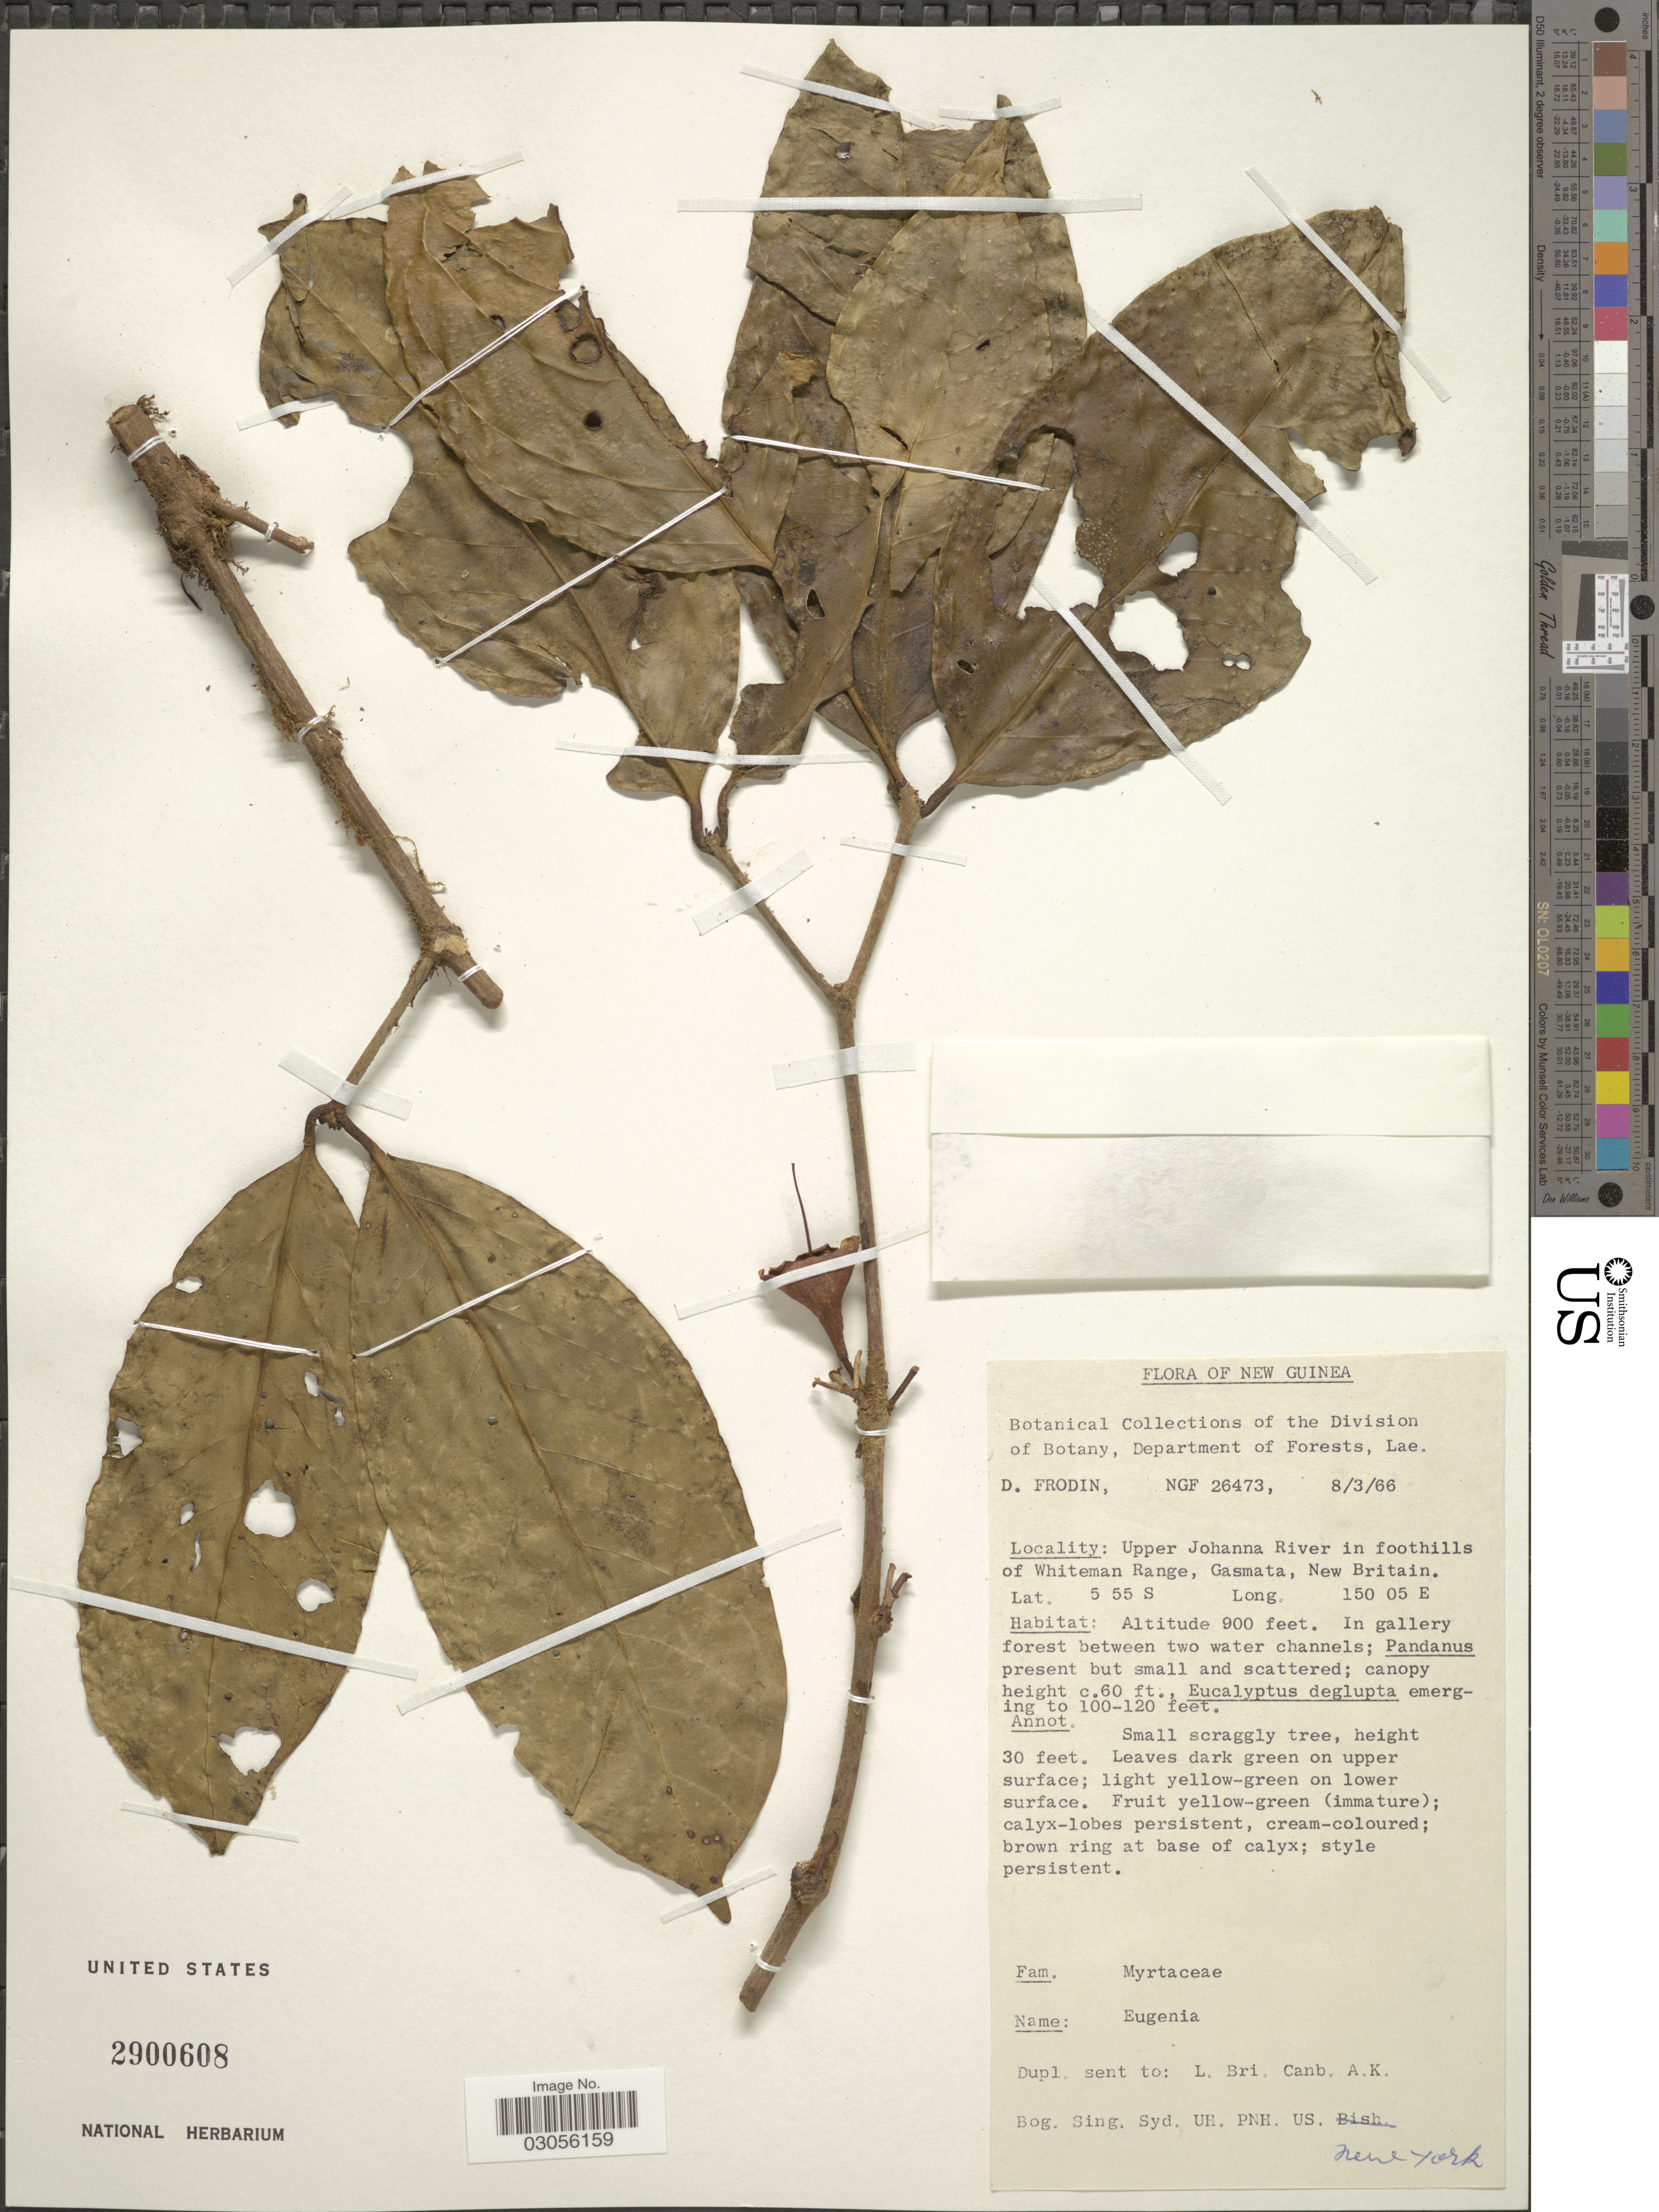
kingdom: Plantae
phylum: Tracheophyta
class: Magnoliopsida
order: Myrtales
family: Myrtaceae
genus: Eugenia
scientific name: Eugenia sp.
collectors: D. G. Frodin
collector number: NGF 26473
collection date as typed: Transcribed d/m/y: 8/3/66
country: Papua New Guinea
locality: New Guinea. Upper Johanna River in foothills of Whiteman Range, Gasmata, New Britain.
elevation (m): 274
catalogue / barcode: US 2900608